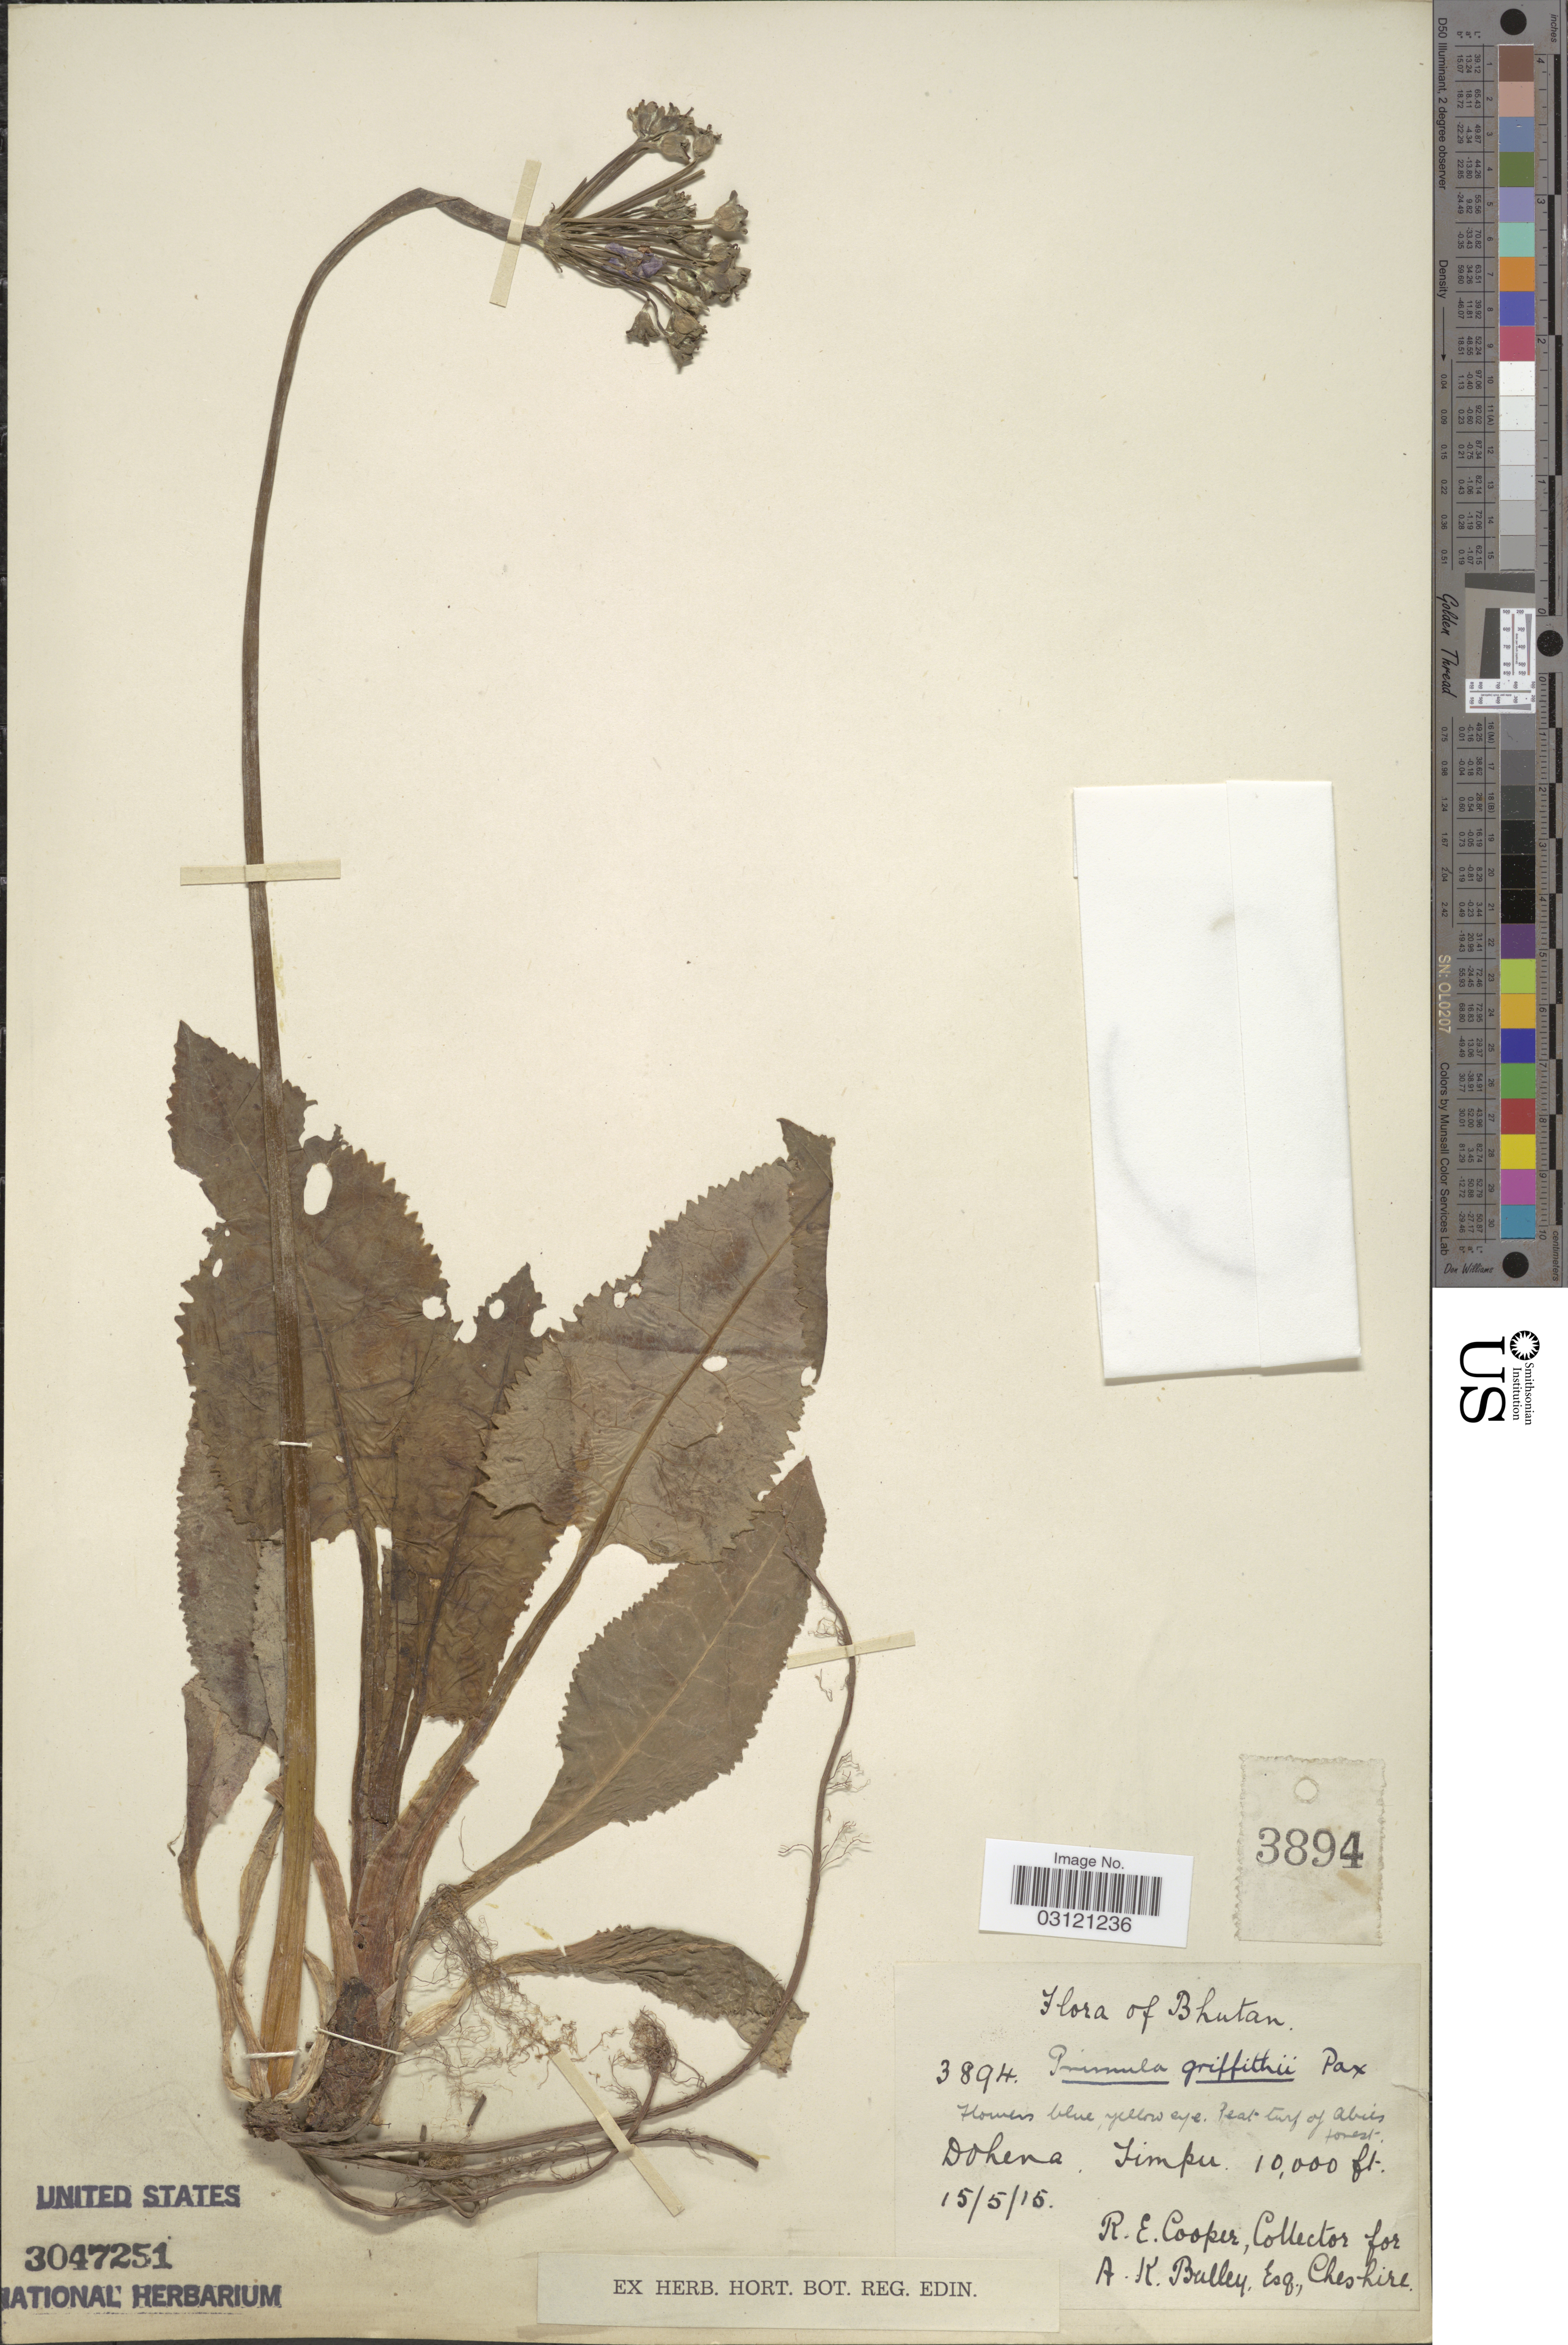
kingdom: Plantae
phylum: Tracheophyta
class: Magnoliopsida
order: Ericales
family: Primulaceae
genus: Primula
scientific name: Primula griffithii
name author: (Watt) Pax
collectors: R. E. Cooper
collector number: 3894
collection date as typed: Transcribed d/m/y: 15/5/15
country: Bhutan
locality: Dohena, Timpu.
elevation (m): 3048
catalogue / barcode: US 3047251